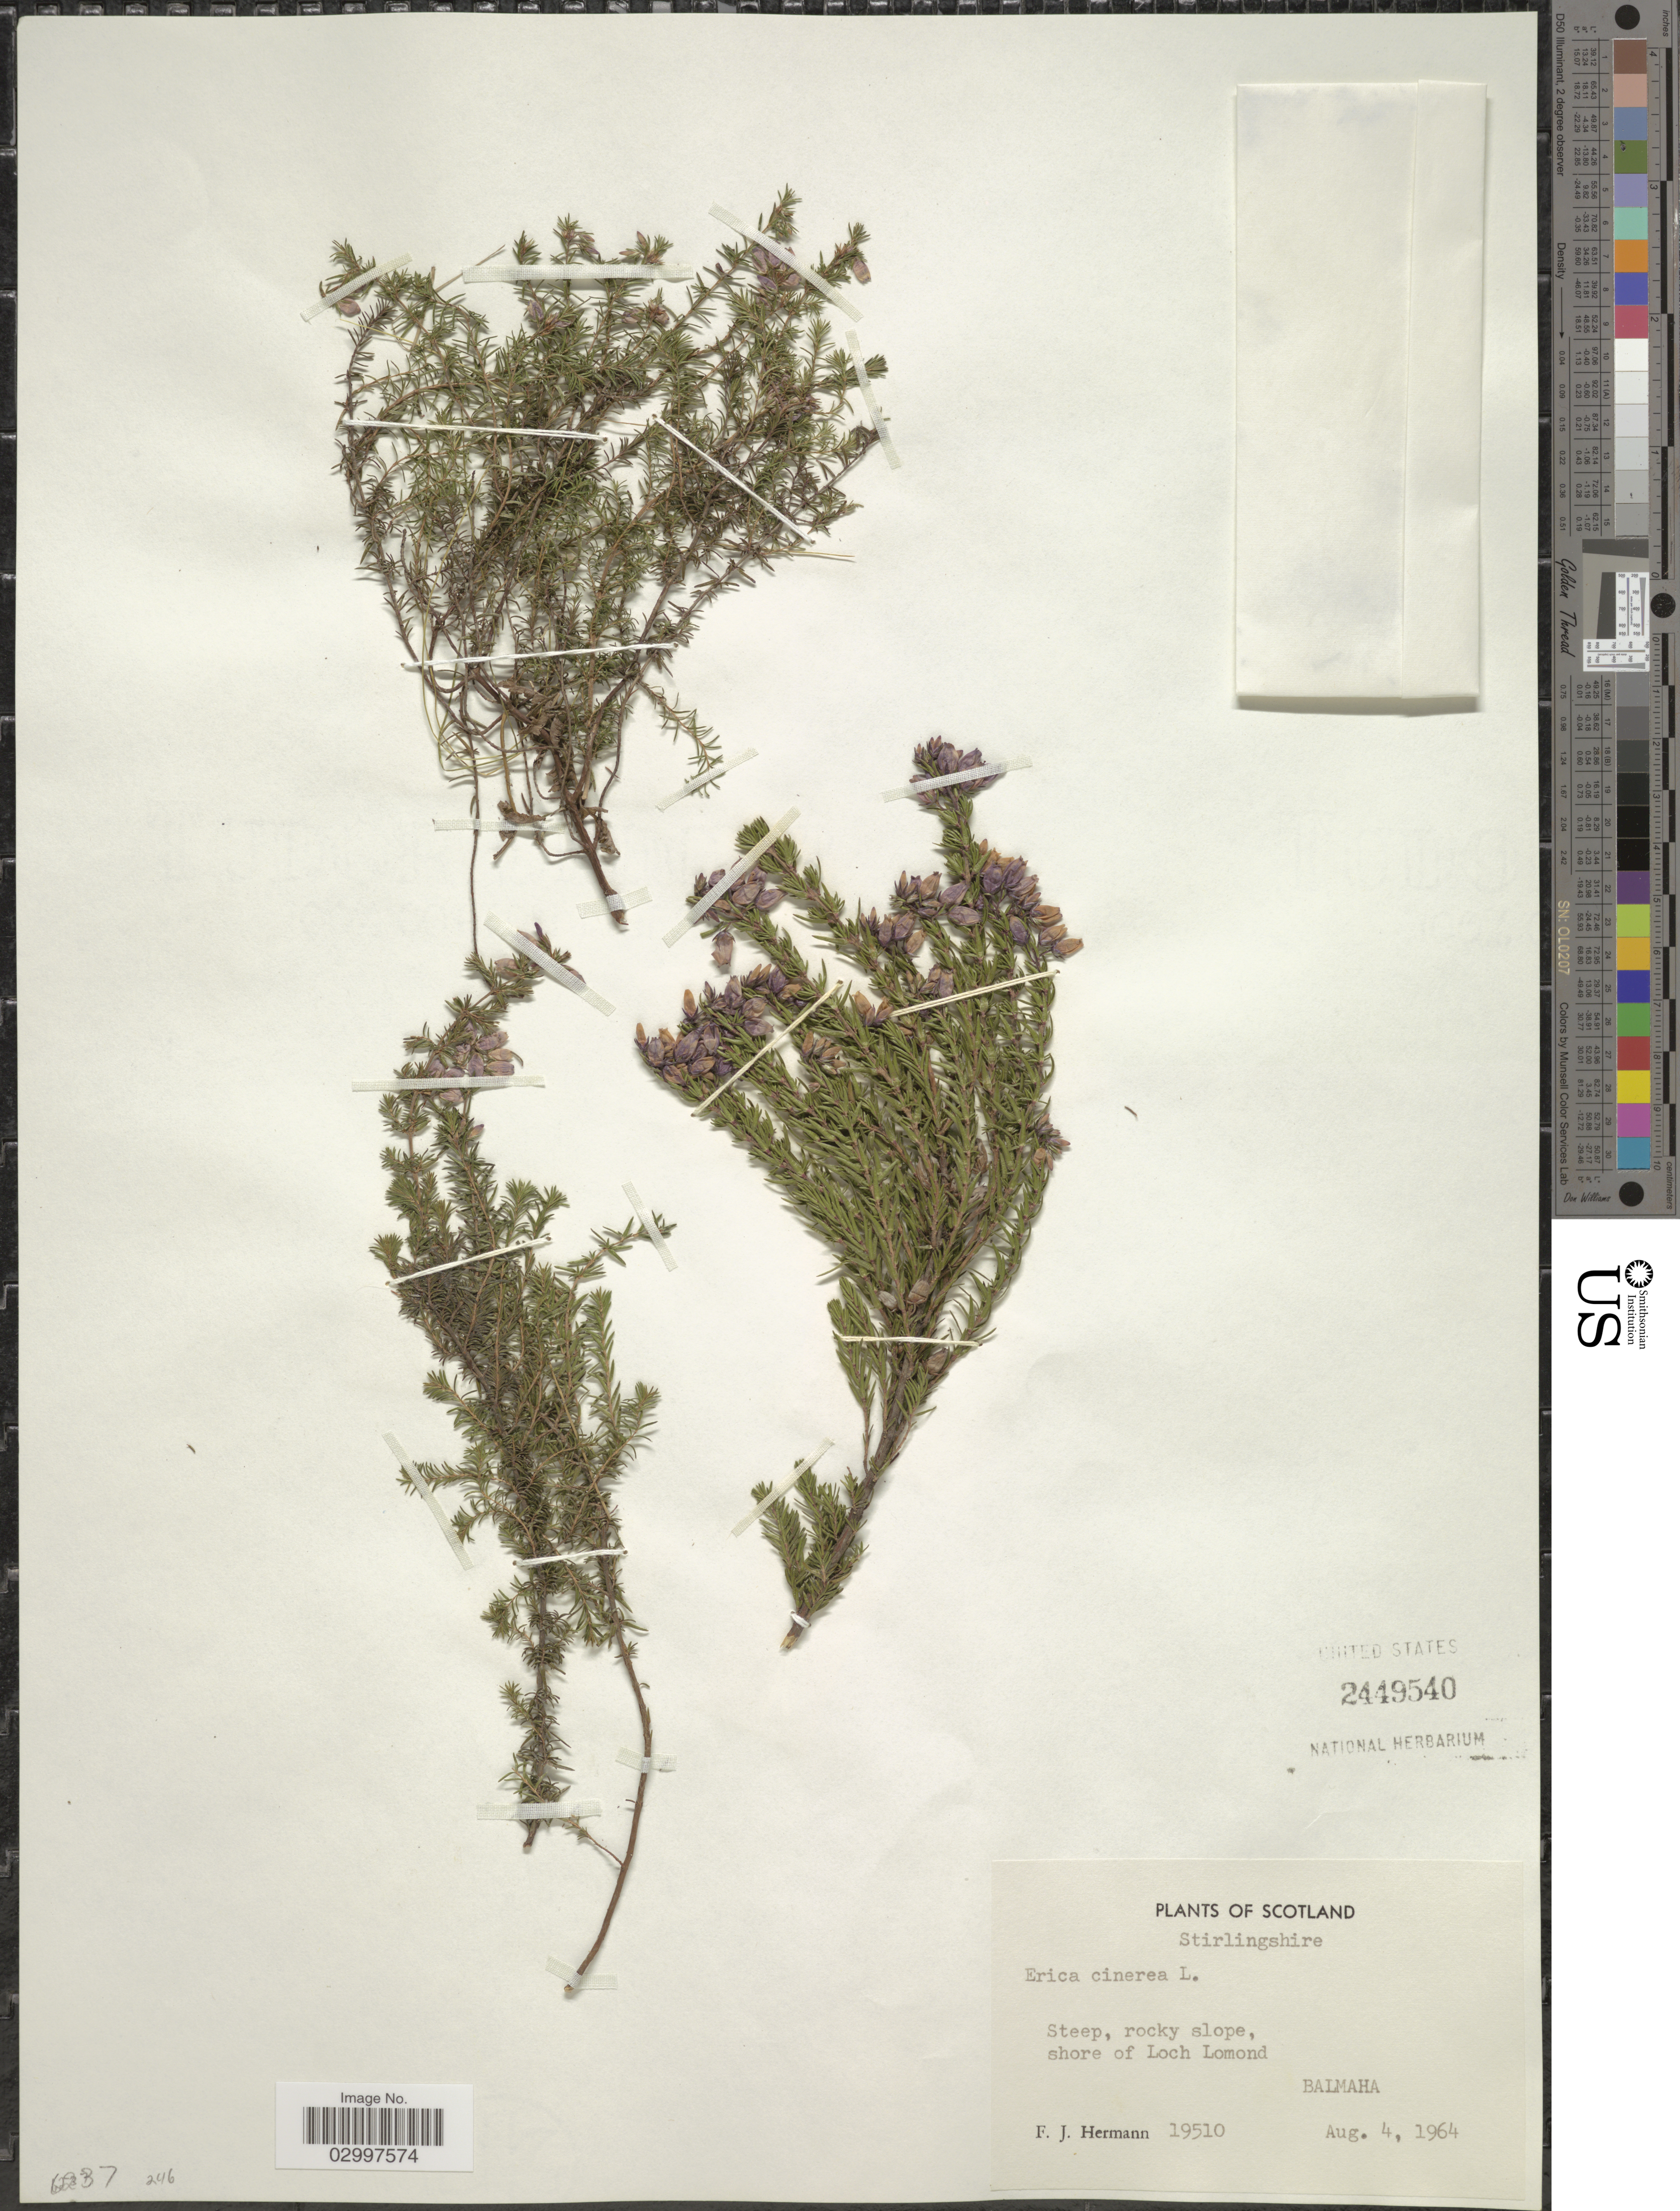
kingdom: Plantae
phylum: Tracheophyta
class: Magnoliopsida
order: Ericales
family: Ericaceae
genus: Erica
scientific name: Erica cinerea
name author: L.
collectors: F. J. Hermann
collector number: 19510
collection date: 1964-08-04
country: United Kingdom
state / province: Scotland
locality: Stirlingshire. Shore of Loch Lomond. Balmaha.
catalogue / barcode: US 2449540